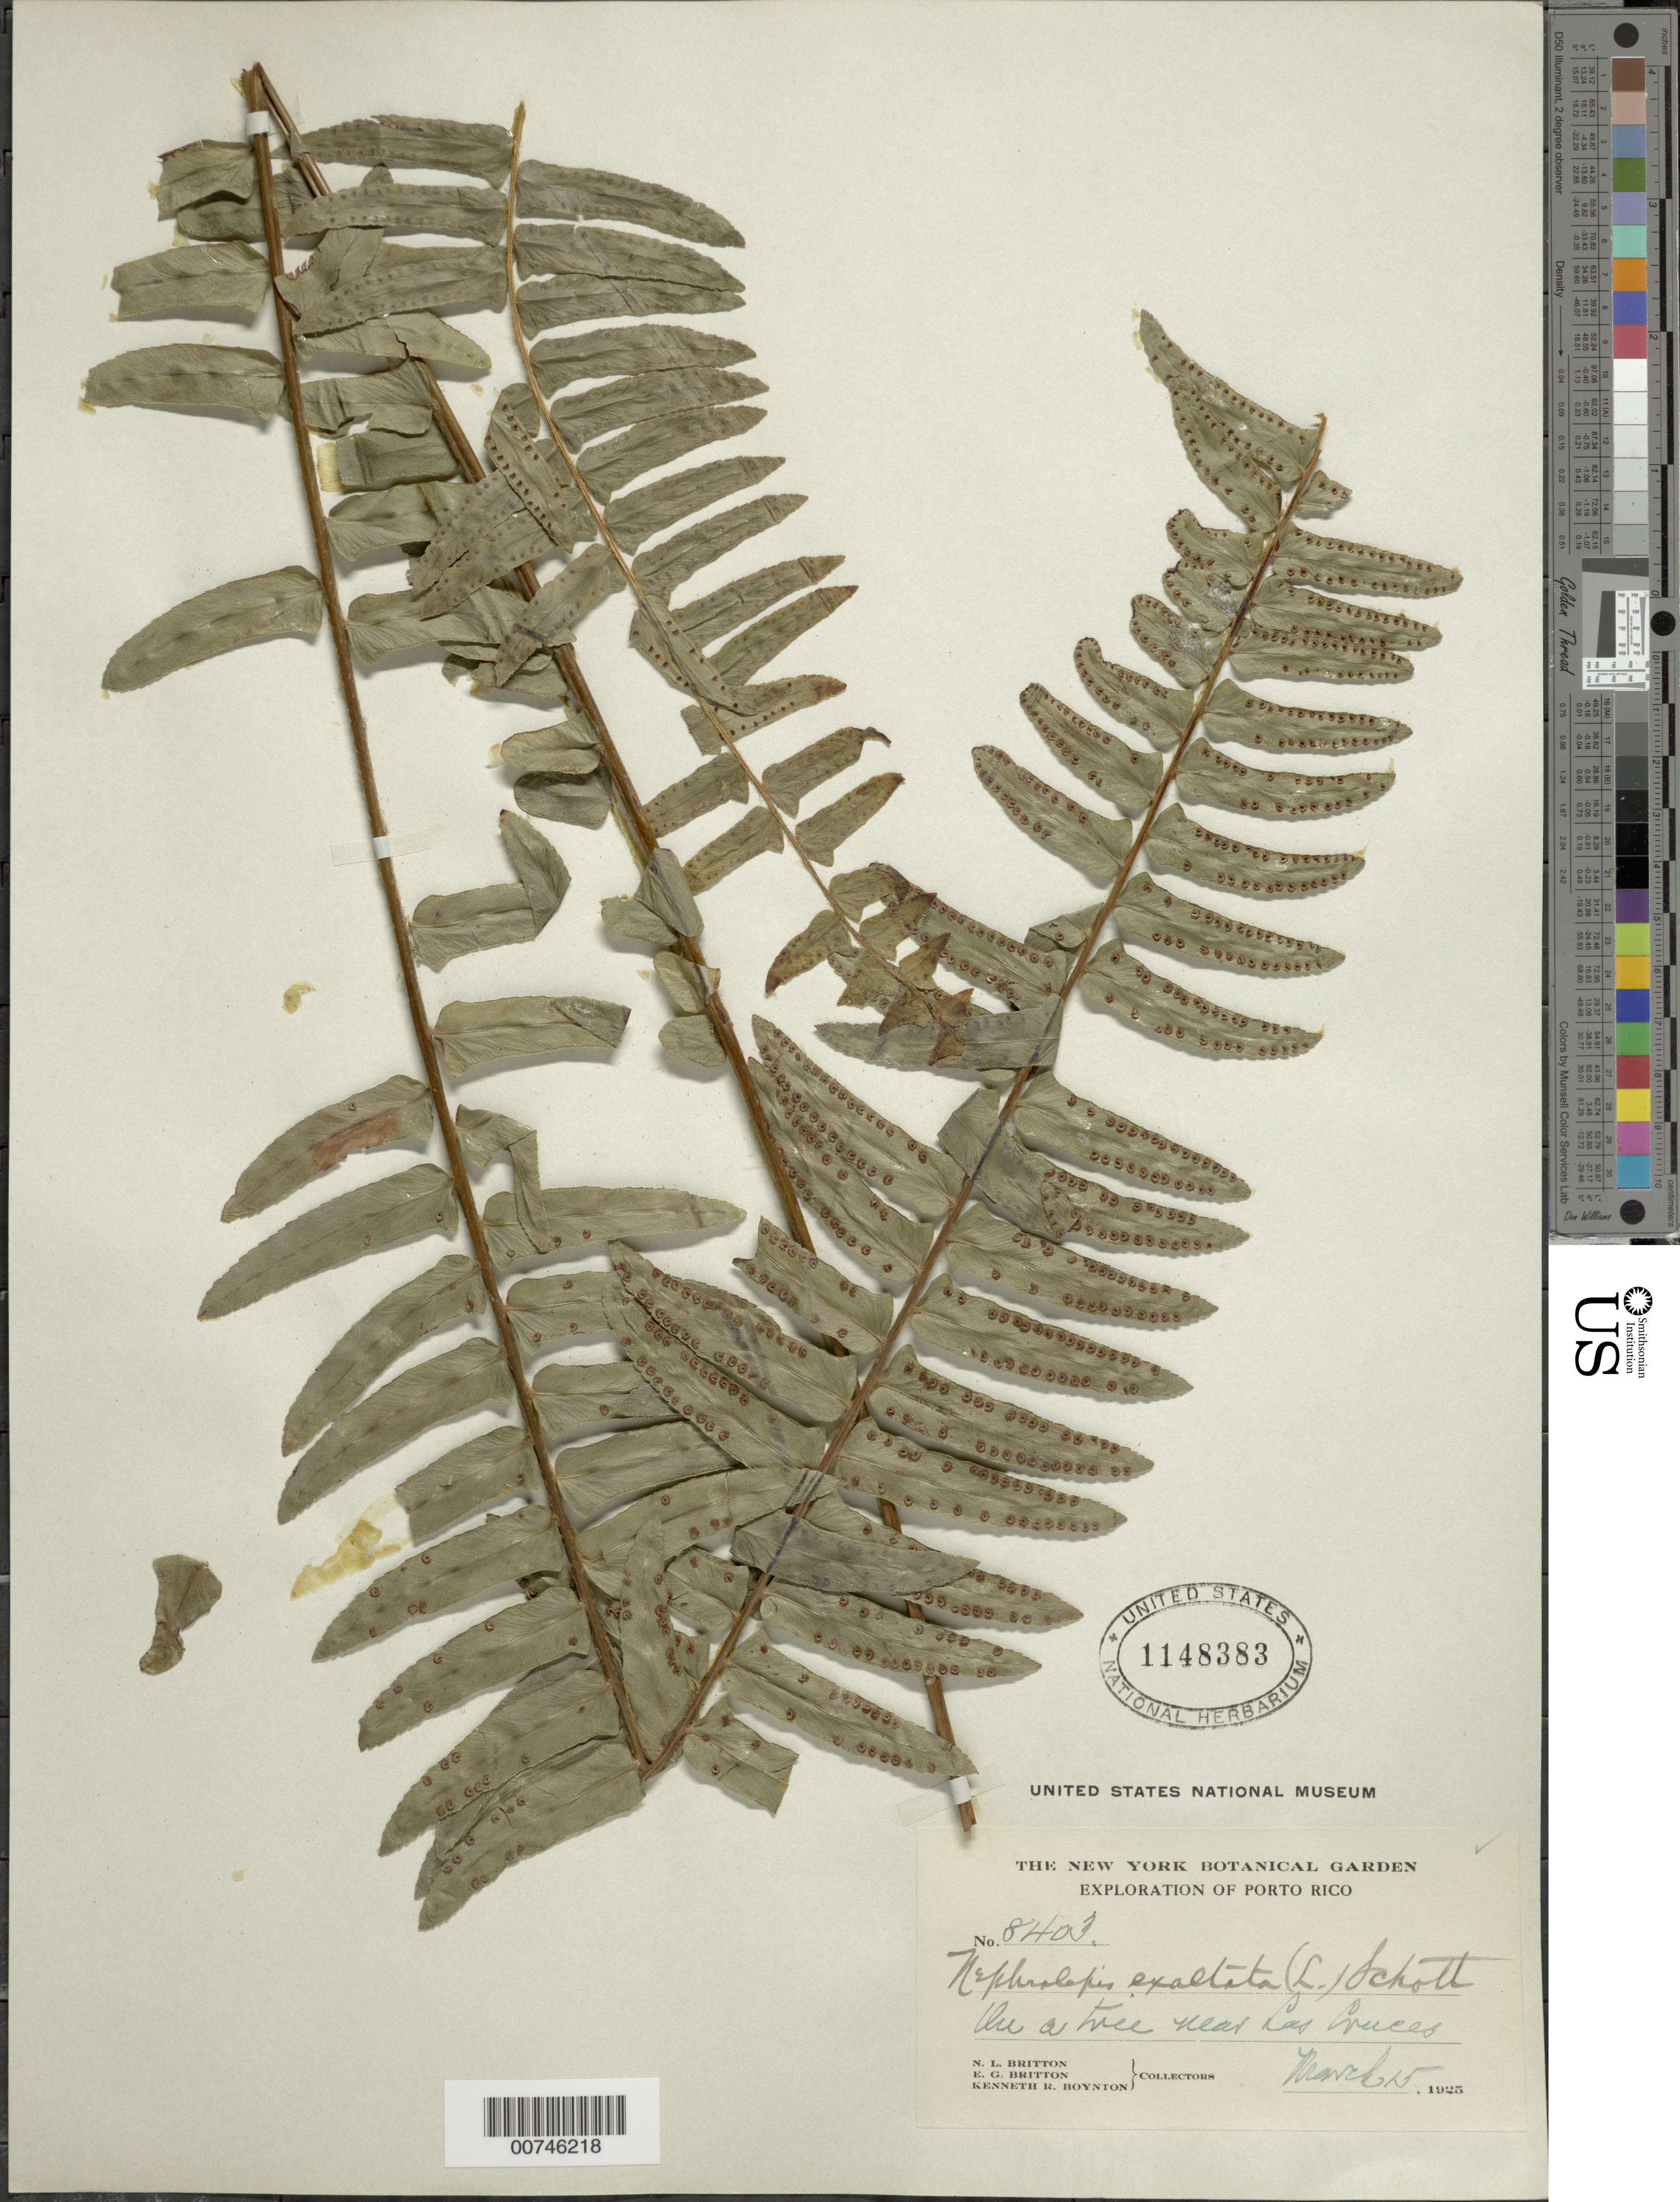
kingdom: Plantae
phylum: Tracheophyta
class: Polypodiopsida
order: Polypodiales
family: Nephrolepidaceae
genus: Nephrolepis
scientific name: Nephrolepis exaltata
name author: (L.) Schott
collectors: N. Britton, E. G. Britton & K. Boyton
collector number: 8403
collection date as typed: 15 Mar 1925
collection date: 1925-03-15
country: Puerto Rico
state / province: Caguas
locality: Near Las Cruces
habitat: On a tree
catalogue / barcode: US 1148383